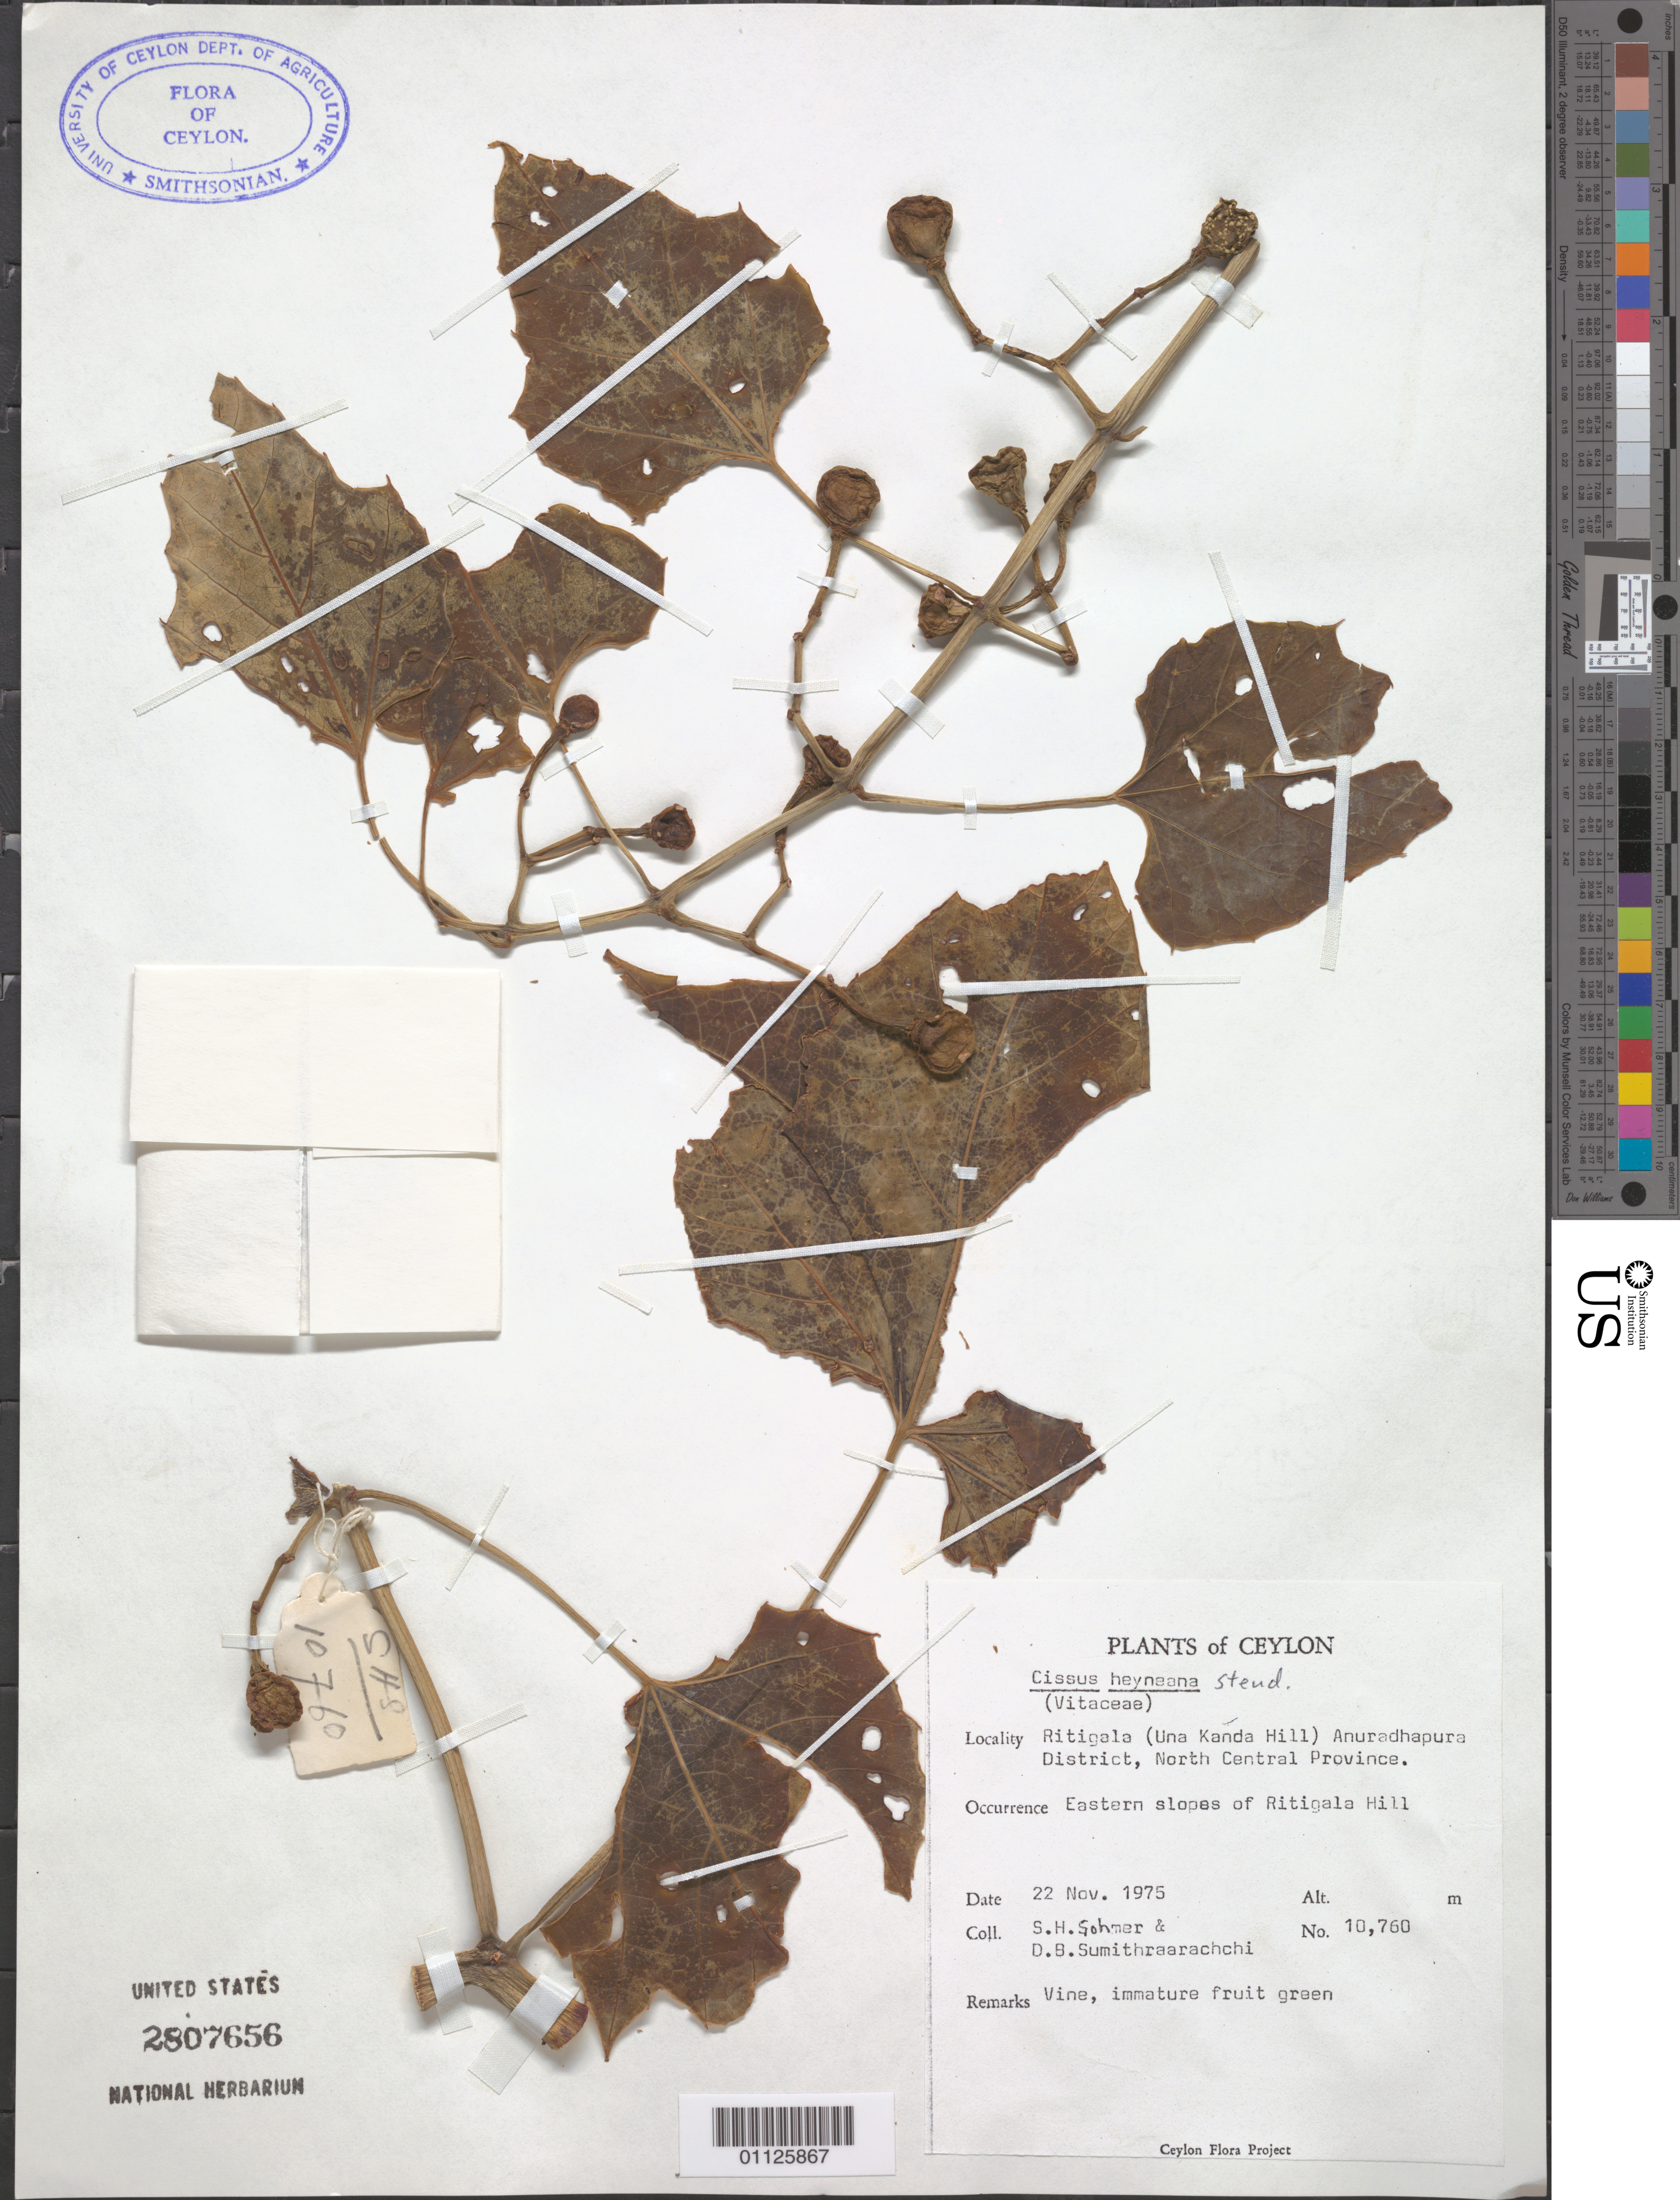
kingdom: Plantae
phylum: Tracheophyta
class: Magnoliopsida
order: Vitales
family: Vitaceae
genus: Cissus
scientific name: Cissus heyneana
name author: Steud.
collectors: S. H. Sohmer & D. B. Sumithraarachchi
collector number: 10760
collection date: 1975-11-22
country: Sri Lanka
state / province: North Central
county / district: Anuradhapura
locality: Ritigala (Una Kanda Hill).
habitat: Vine.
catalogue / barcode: US 2807656